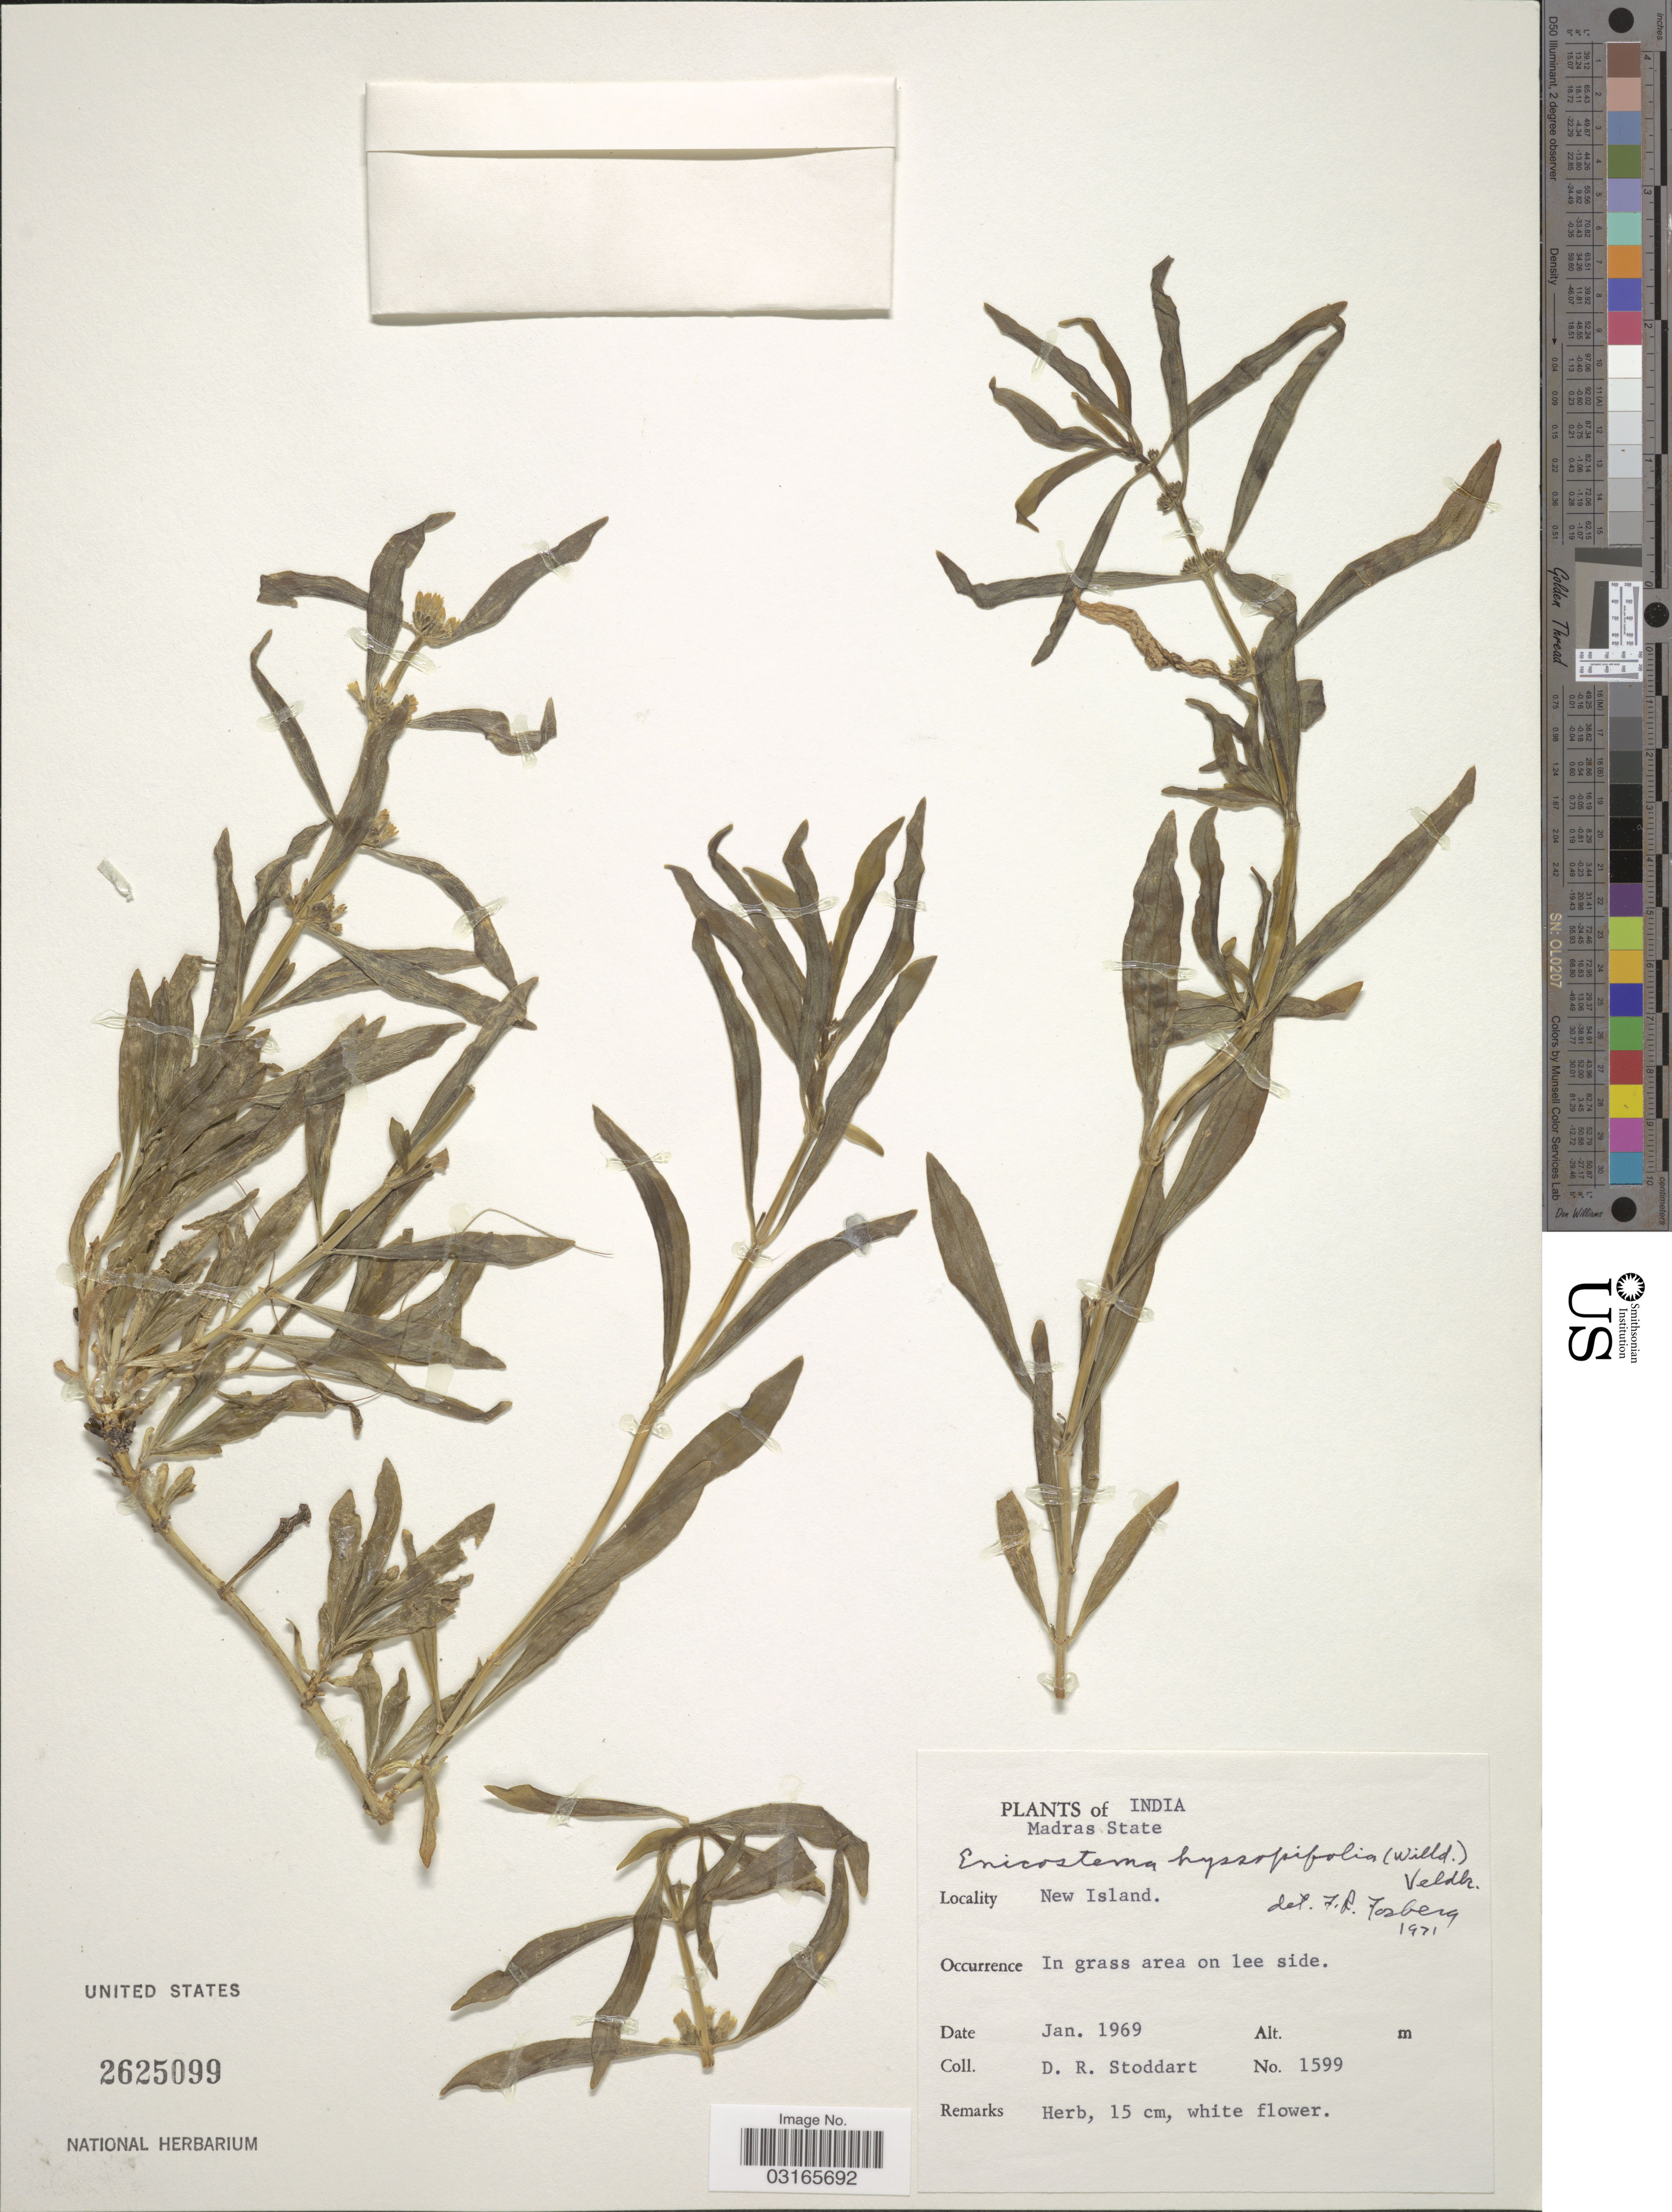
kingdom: Plantae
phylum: Tracheophyta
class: Magnoliopsida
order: Gentianales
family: Gentianaceae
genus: Enicostema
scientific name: Enicostema sp.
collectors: D. R. Stoddart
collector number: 1599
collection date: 1969-01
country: India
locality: Madras State. New Island.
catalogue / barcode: US 2625099